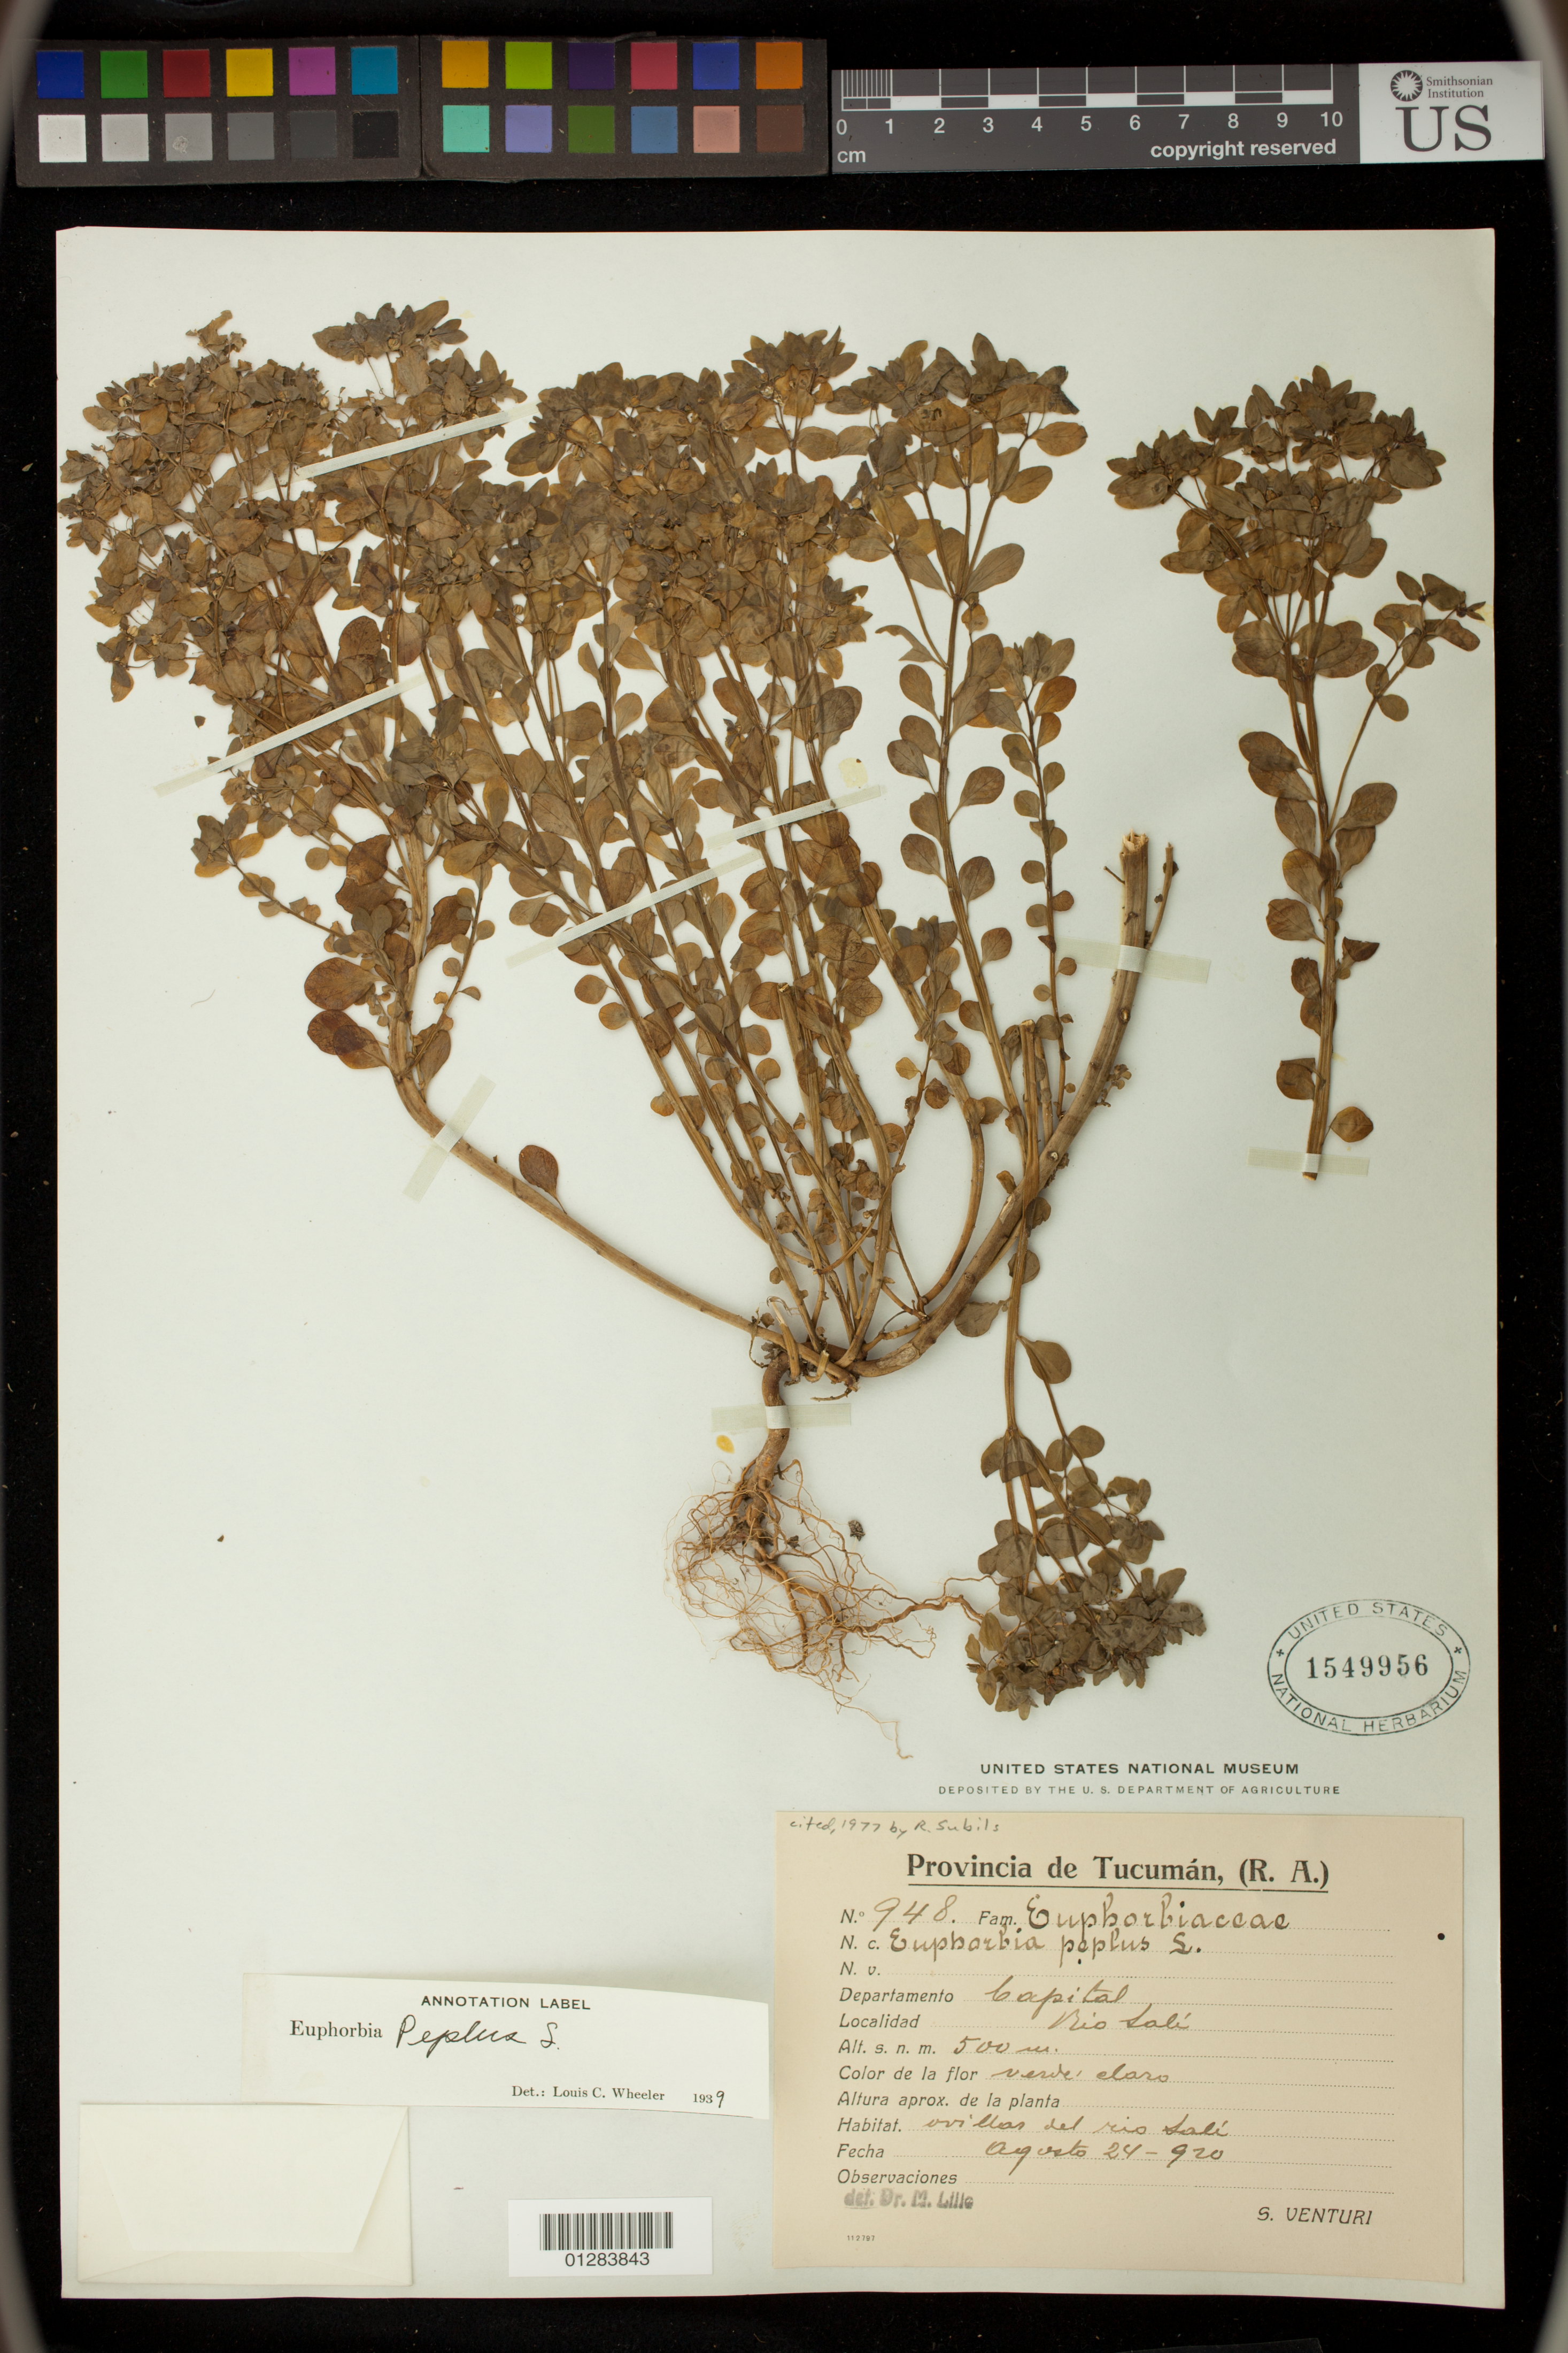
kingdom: Plantae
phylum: Tracheophyta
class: Magnoliopsida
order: Malpighiales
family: Euphorbiaceae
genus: Euphorbia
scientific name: Euphorbia peplus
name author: L.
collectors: S. Venturi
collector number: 948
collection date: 1920-08-24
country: Argentina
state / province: Tucuman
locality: Rio Sali,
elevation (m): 500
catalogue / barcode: US 1549956